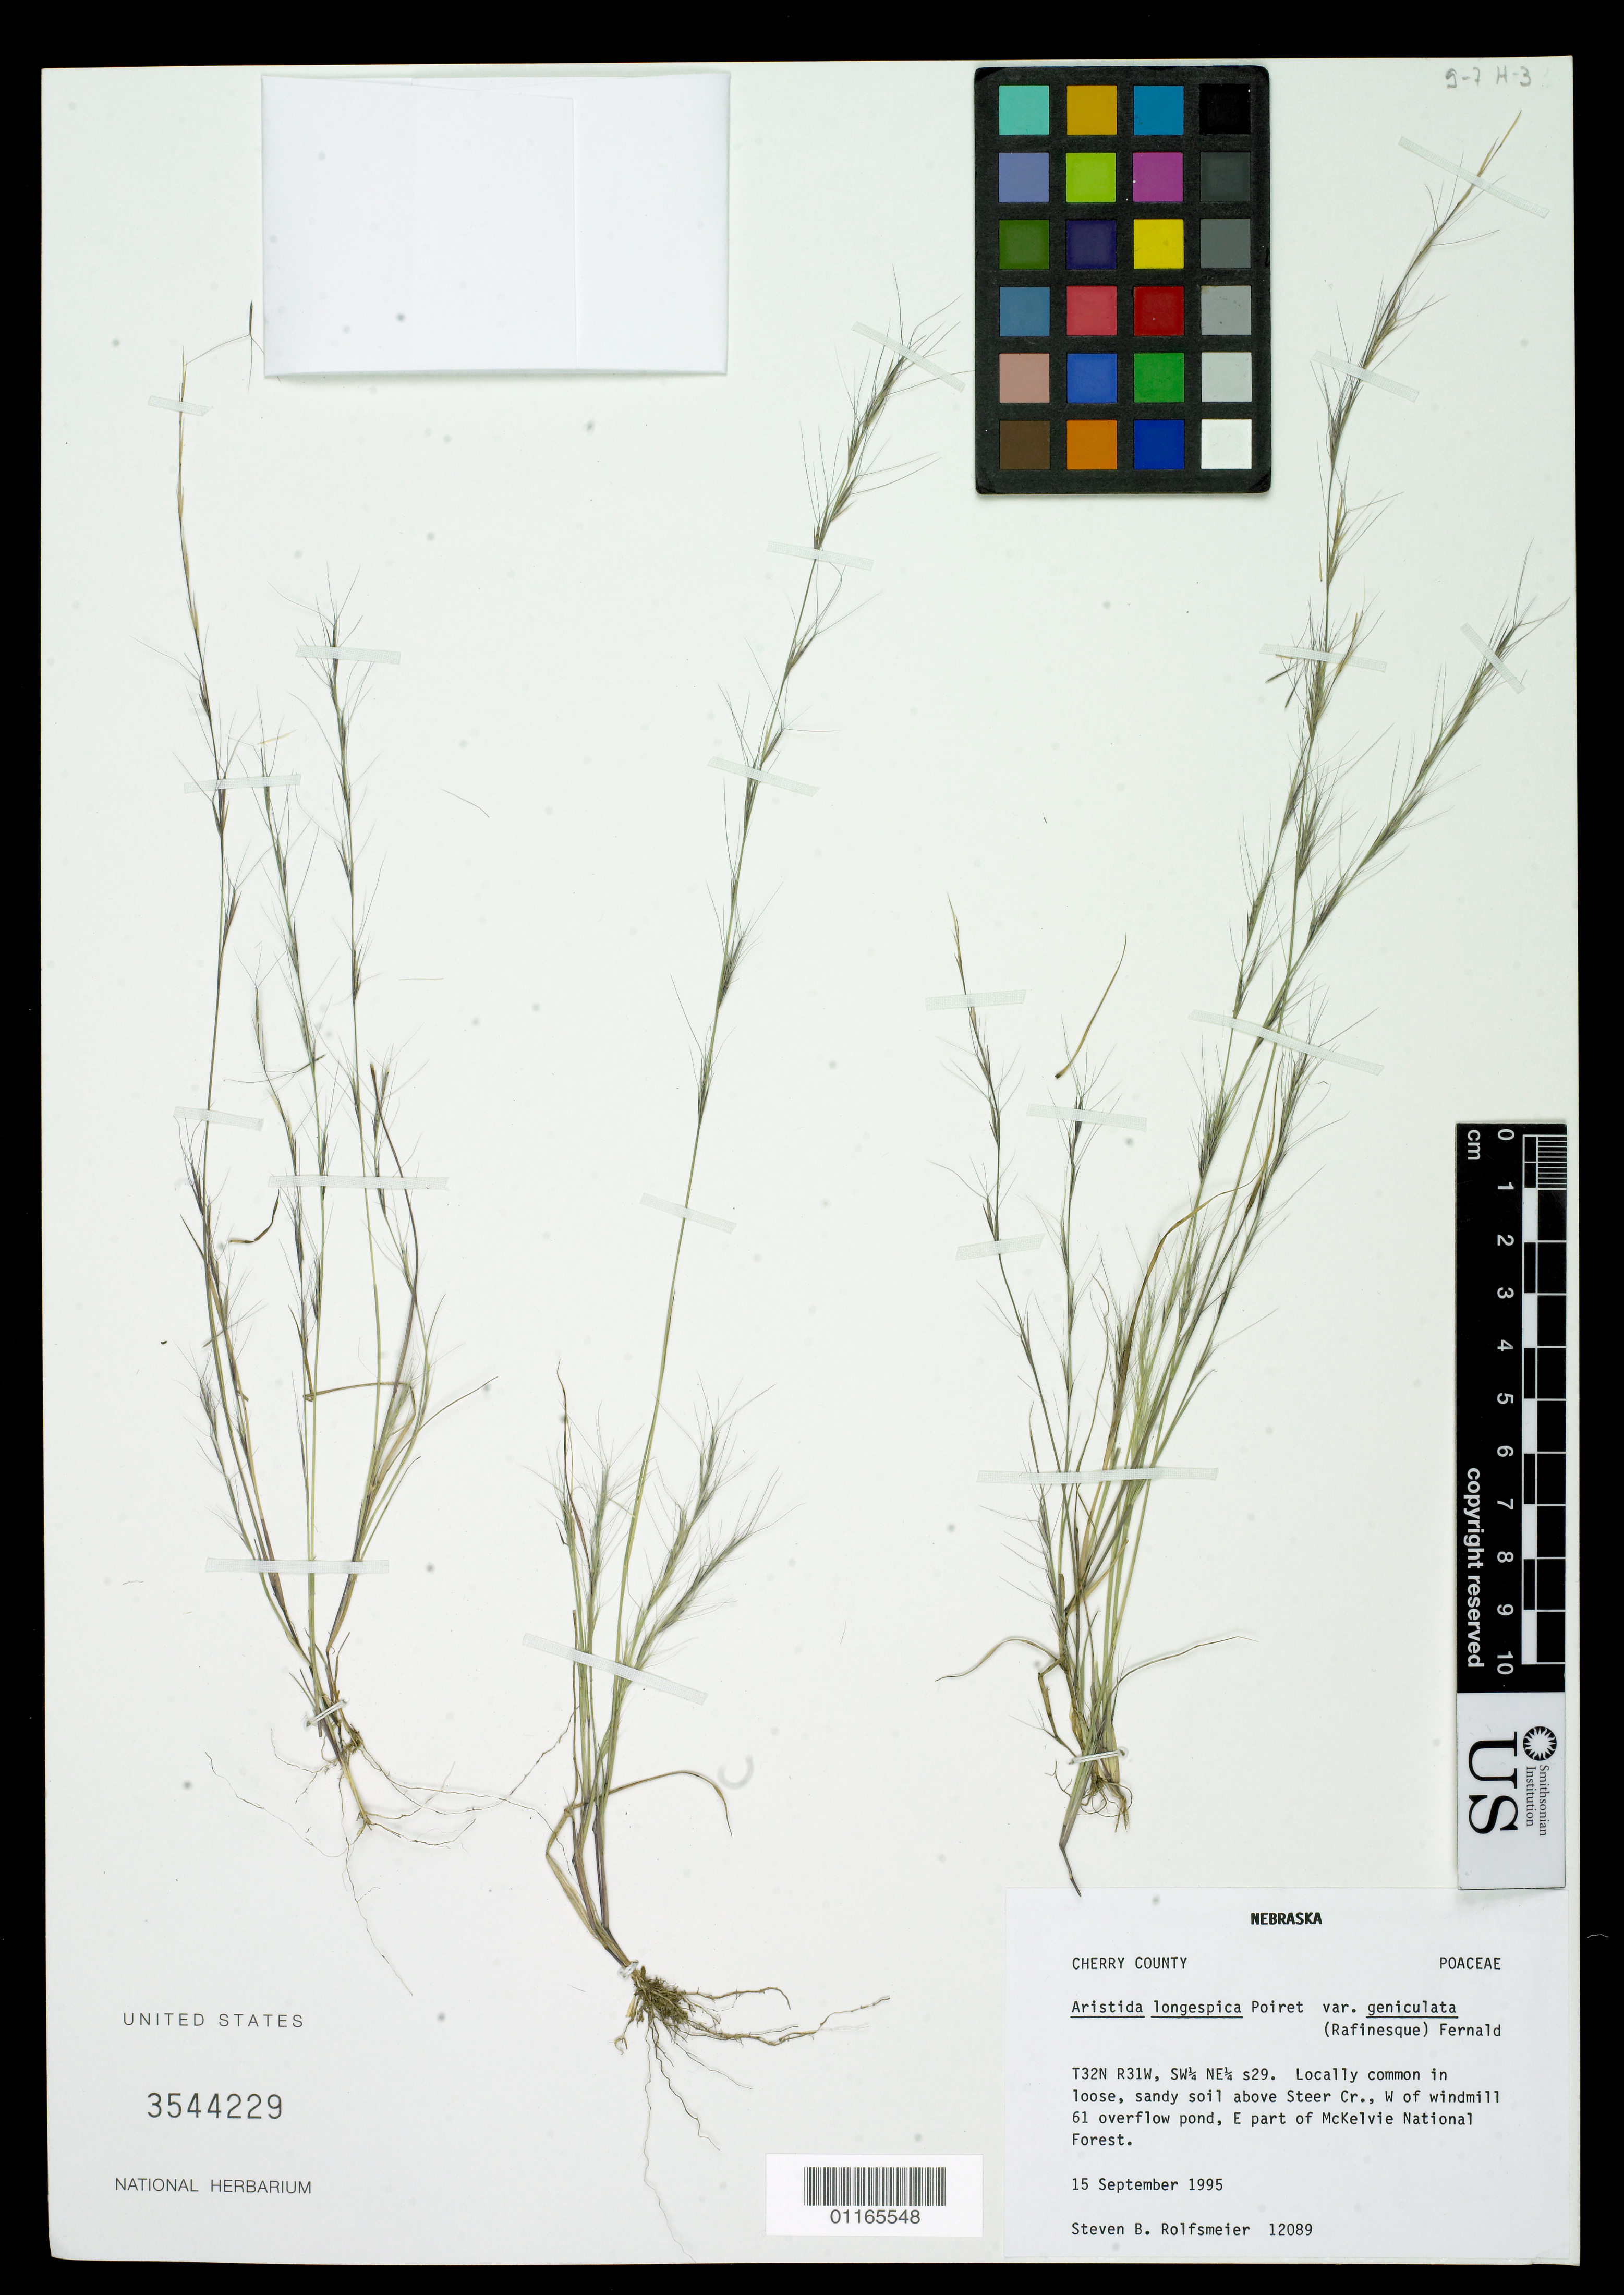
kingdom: Plantae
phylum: Tracheophyta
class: Liliopsida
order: Poales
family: Poaceae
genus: Aristida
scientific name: Aristida longespica var. geniculata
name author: (Raf.) Fernald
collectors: S. Rolfsmeier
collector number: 12089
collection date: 1995-09-15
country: United States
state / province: Nebraska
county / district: Cherry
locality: T32N R31W, SW 1/4 NE 1/4 s29. Above Steer Cr., W of windmill 61 overflow pond, E part of McKelvie National Forest.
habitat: Locally common in loose, sandy soil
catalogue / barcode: US 3544229